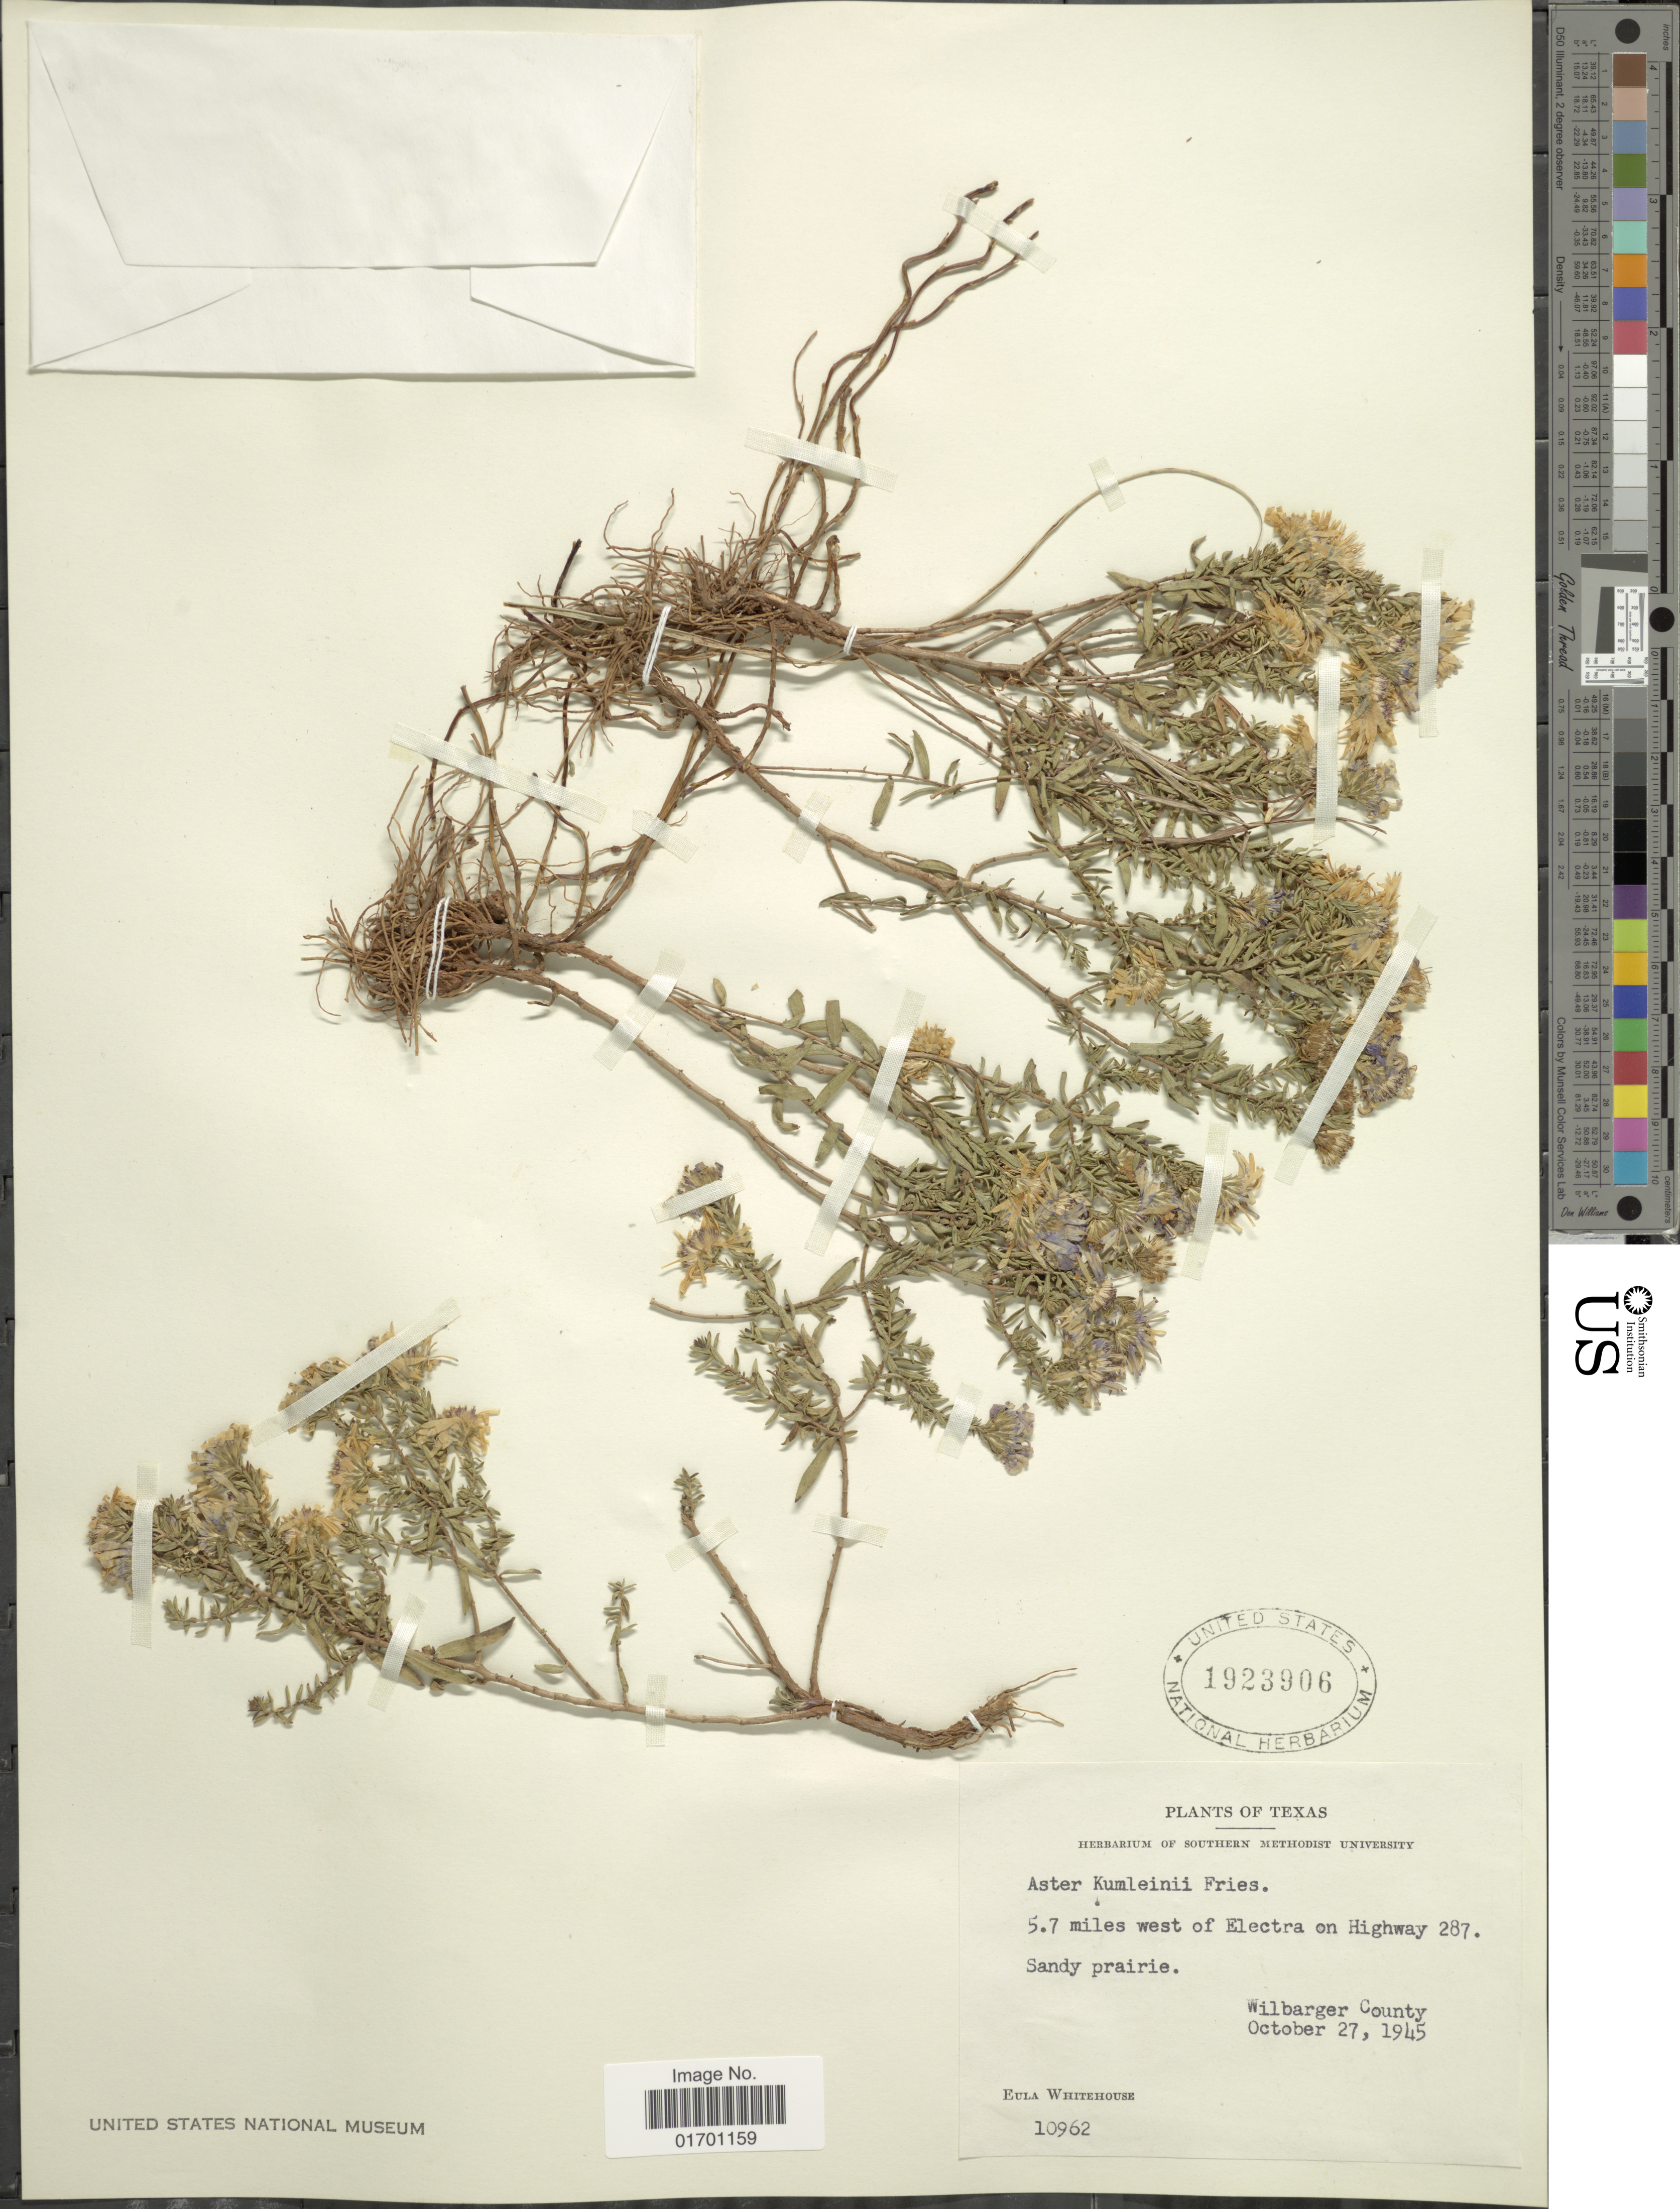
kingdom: Plantae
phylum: Tracheophyta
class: Magnoliopsida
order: Asterales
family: Asteraceae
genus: Symphyotrichum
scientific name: Symphyotrichum oblongifolium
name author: (Nutt.) G.L. Nesom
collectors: E. Whitehouse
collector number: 10962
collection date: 1945-10-27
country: United States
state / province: Texas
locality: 5.7 miles west of Electra on Highway 287.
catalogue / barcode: US 1923906